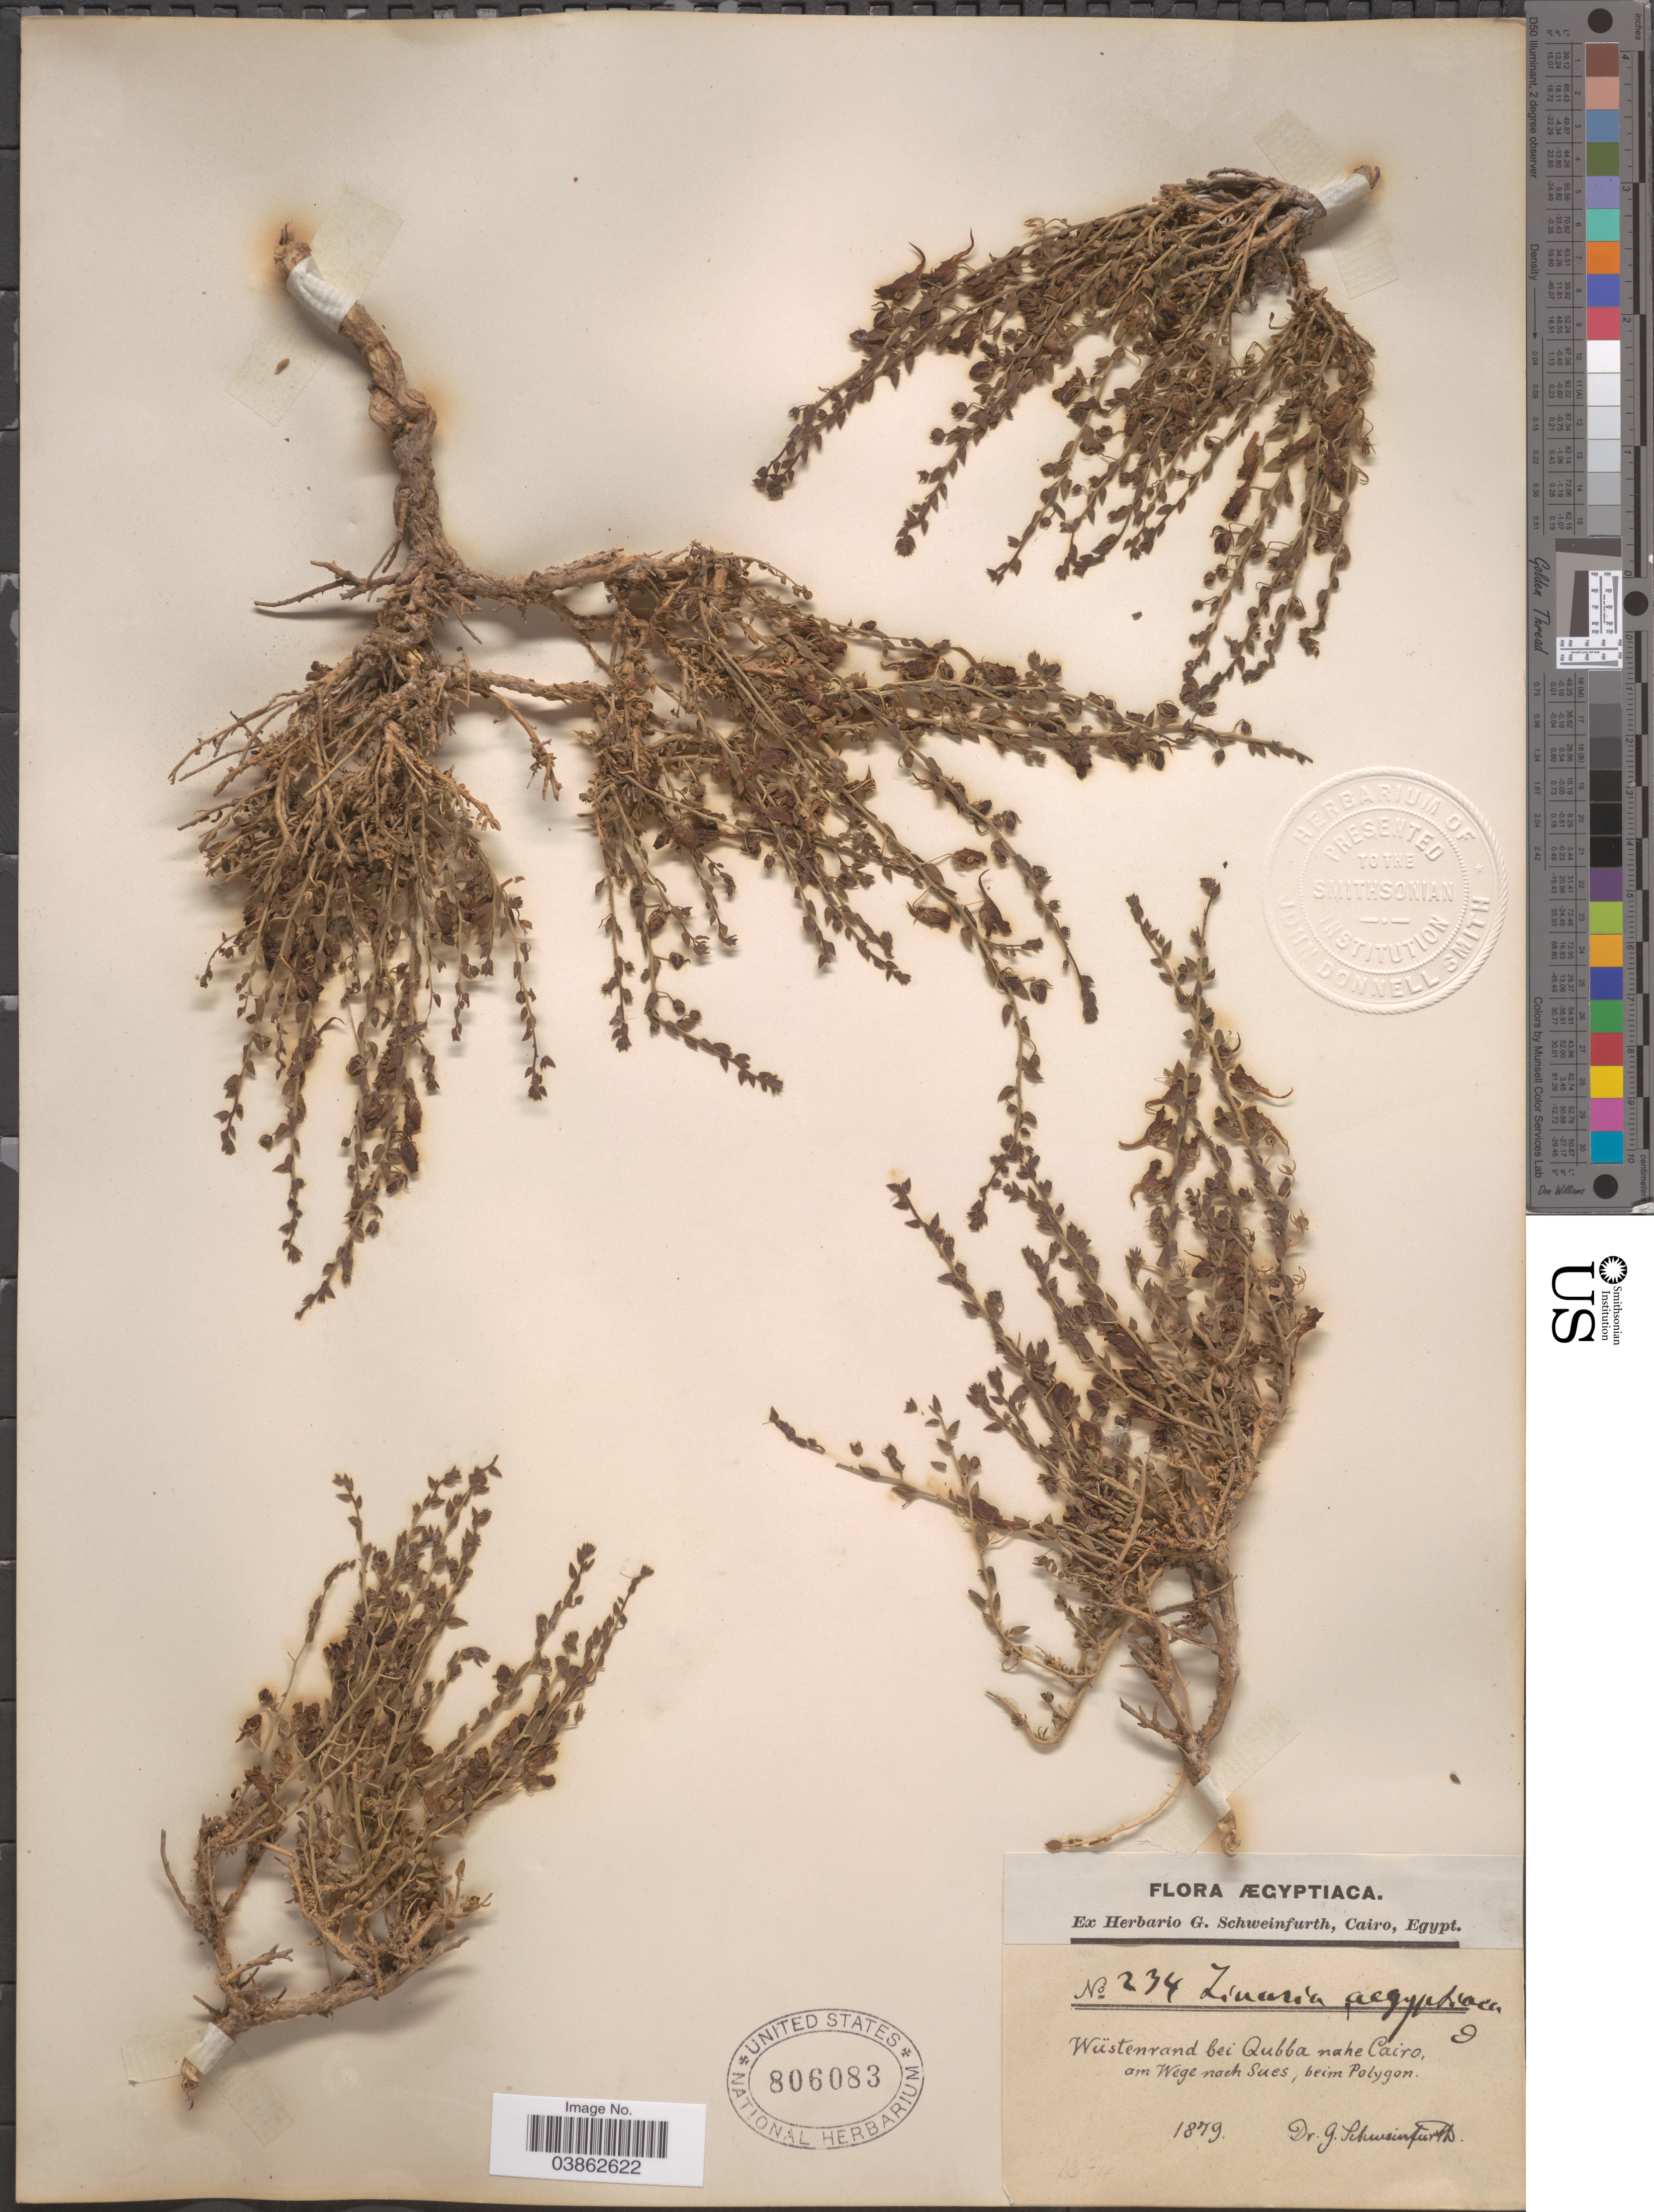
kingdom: Plantae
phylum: Tracheophyta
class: Magnoliopsida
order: Lamiales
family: Plantaginaceae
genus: Elatinoides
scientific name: Elatinoides aegyptiaca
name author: (L.) Wettst.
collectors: G. A. Schweinfurth (herbarium)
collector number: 234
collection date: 1879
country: Egypt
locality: Wüstenrand bei Qubba nahe Cairo, om Wege nach Sues, beim Polygon.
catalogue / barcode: US 806083